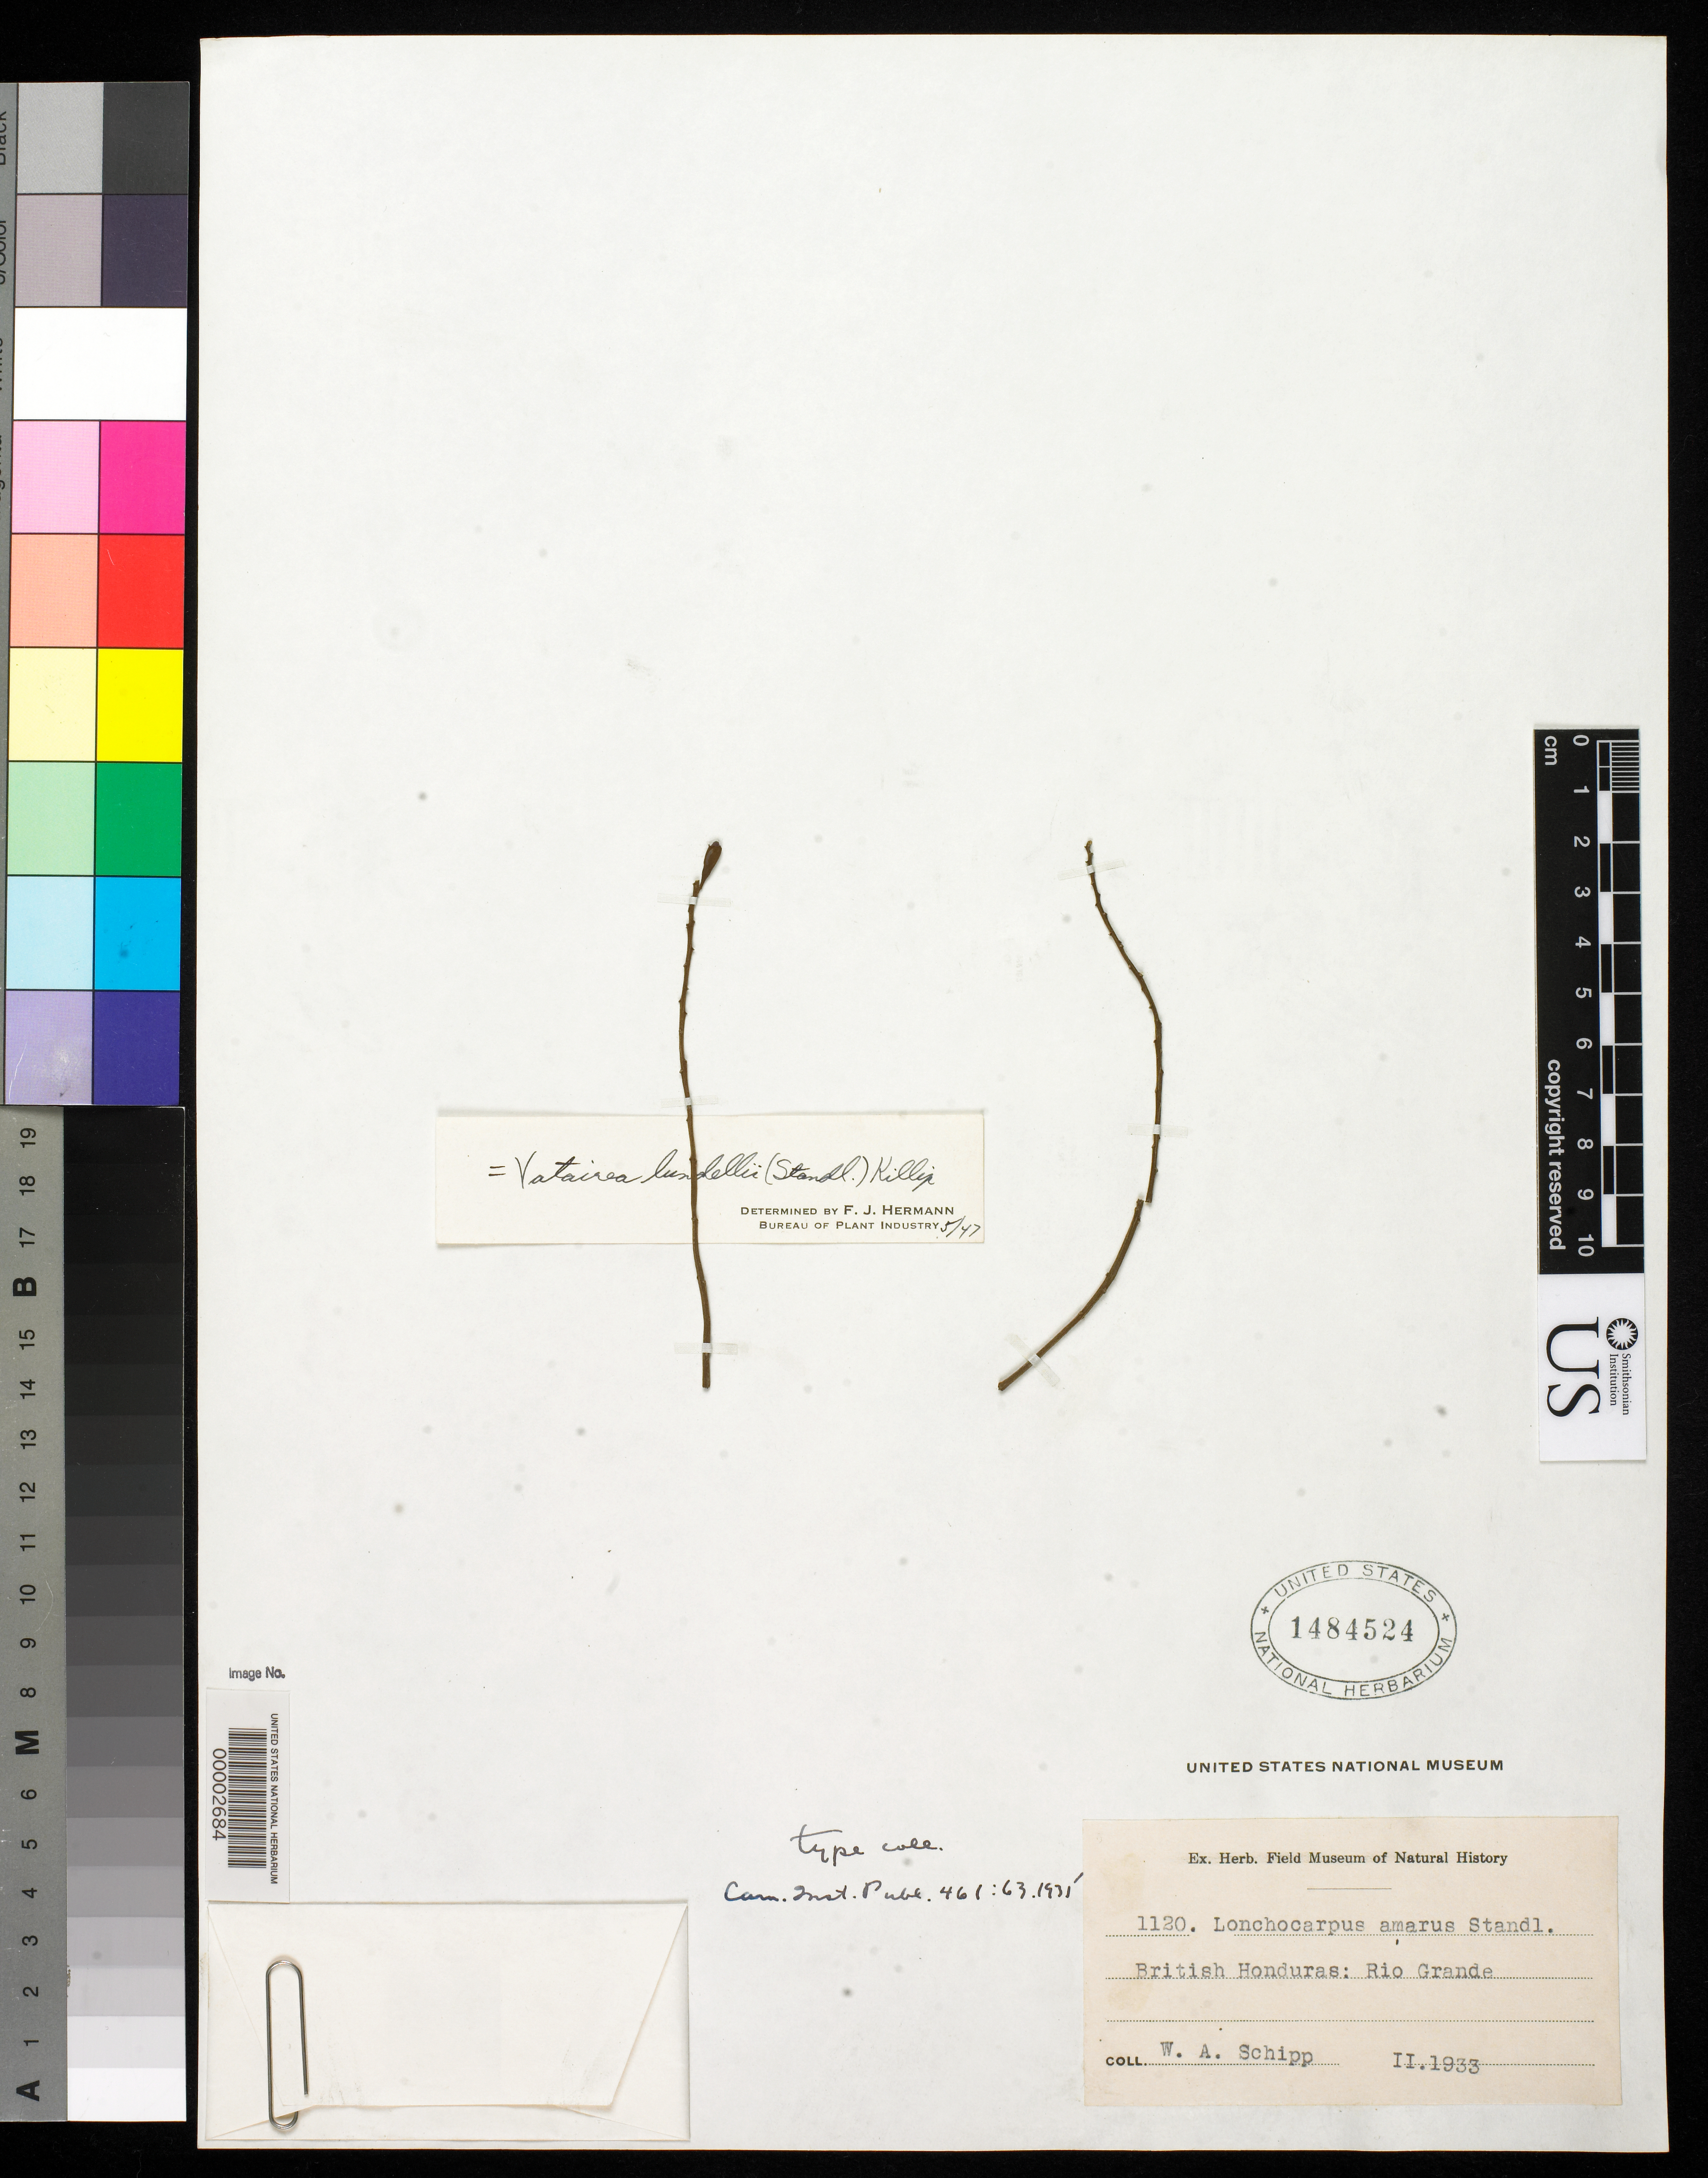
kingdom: Plantae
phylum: Tracheophyta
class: Magnoliopsida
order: Fabales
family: Fabaceae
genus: Lonchocarpus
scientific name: Lonchocarpus amarus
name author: Standl.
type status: Isotype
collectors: W. Schipp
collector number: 1120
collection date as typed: Feb 1933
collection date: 1933-02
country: Belize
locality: Rio Grande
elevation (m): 75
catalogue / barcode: US 1484524